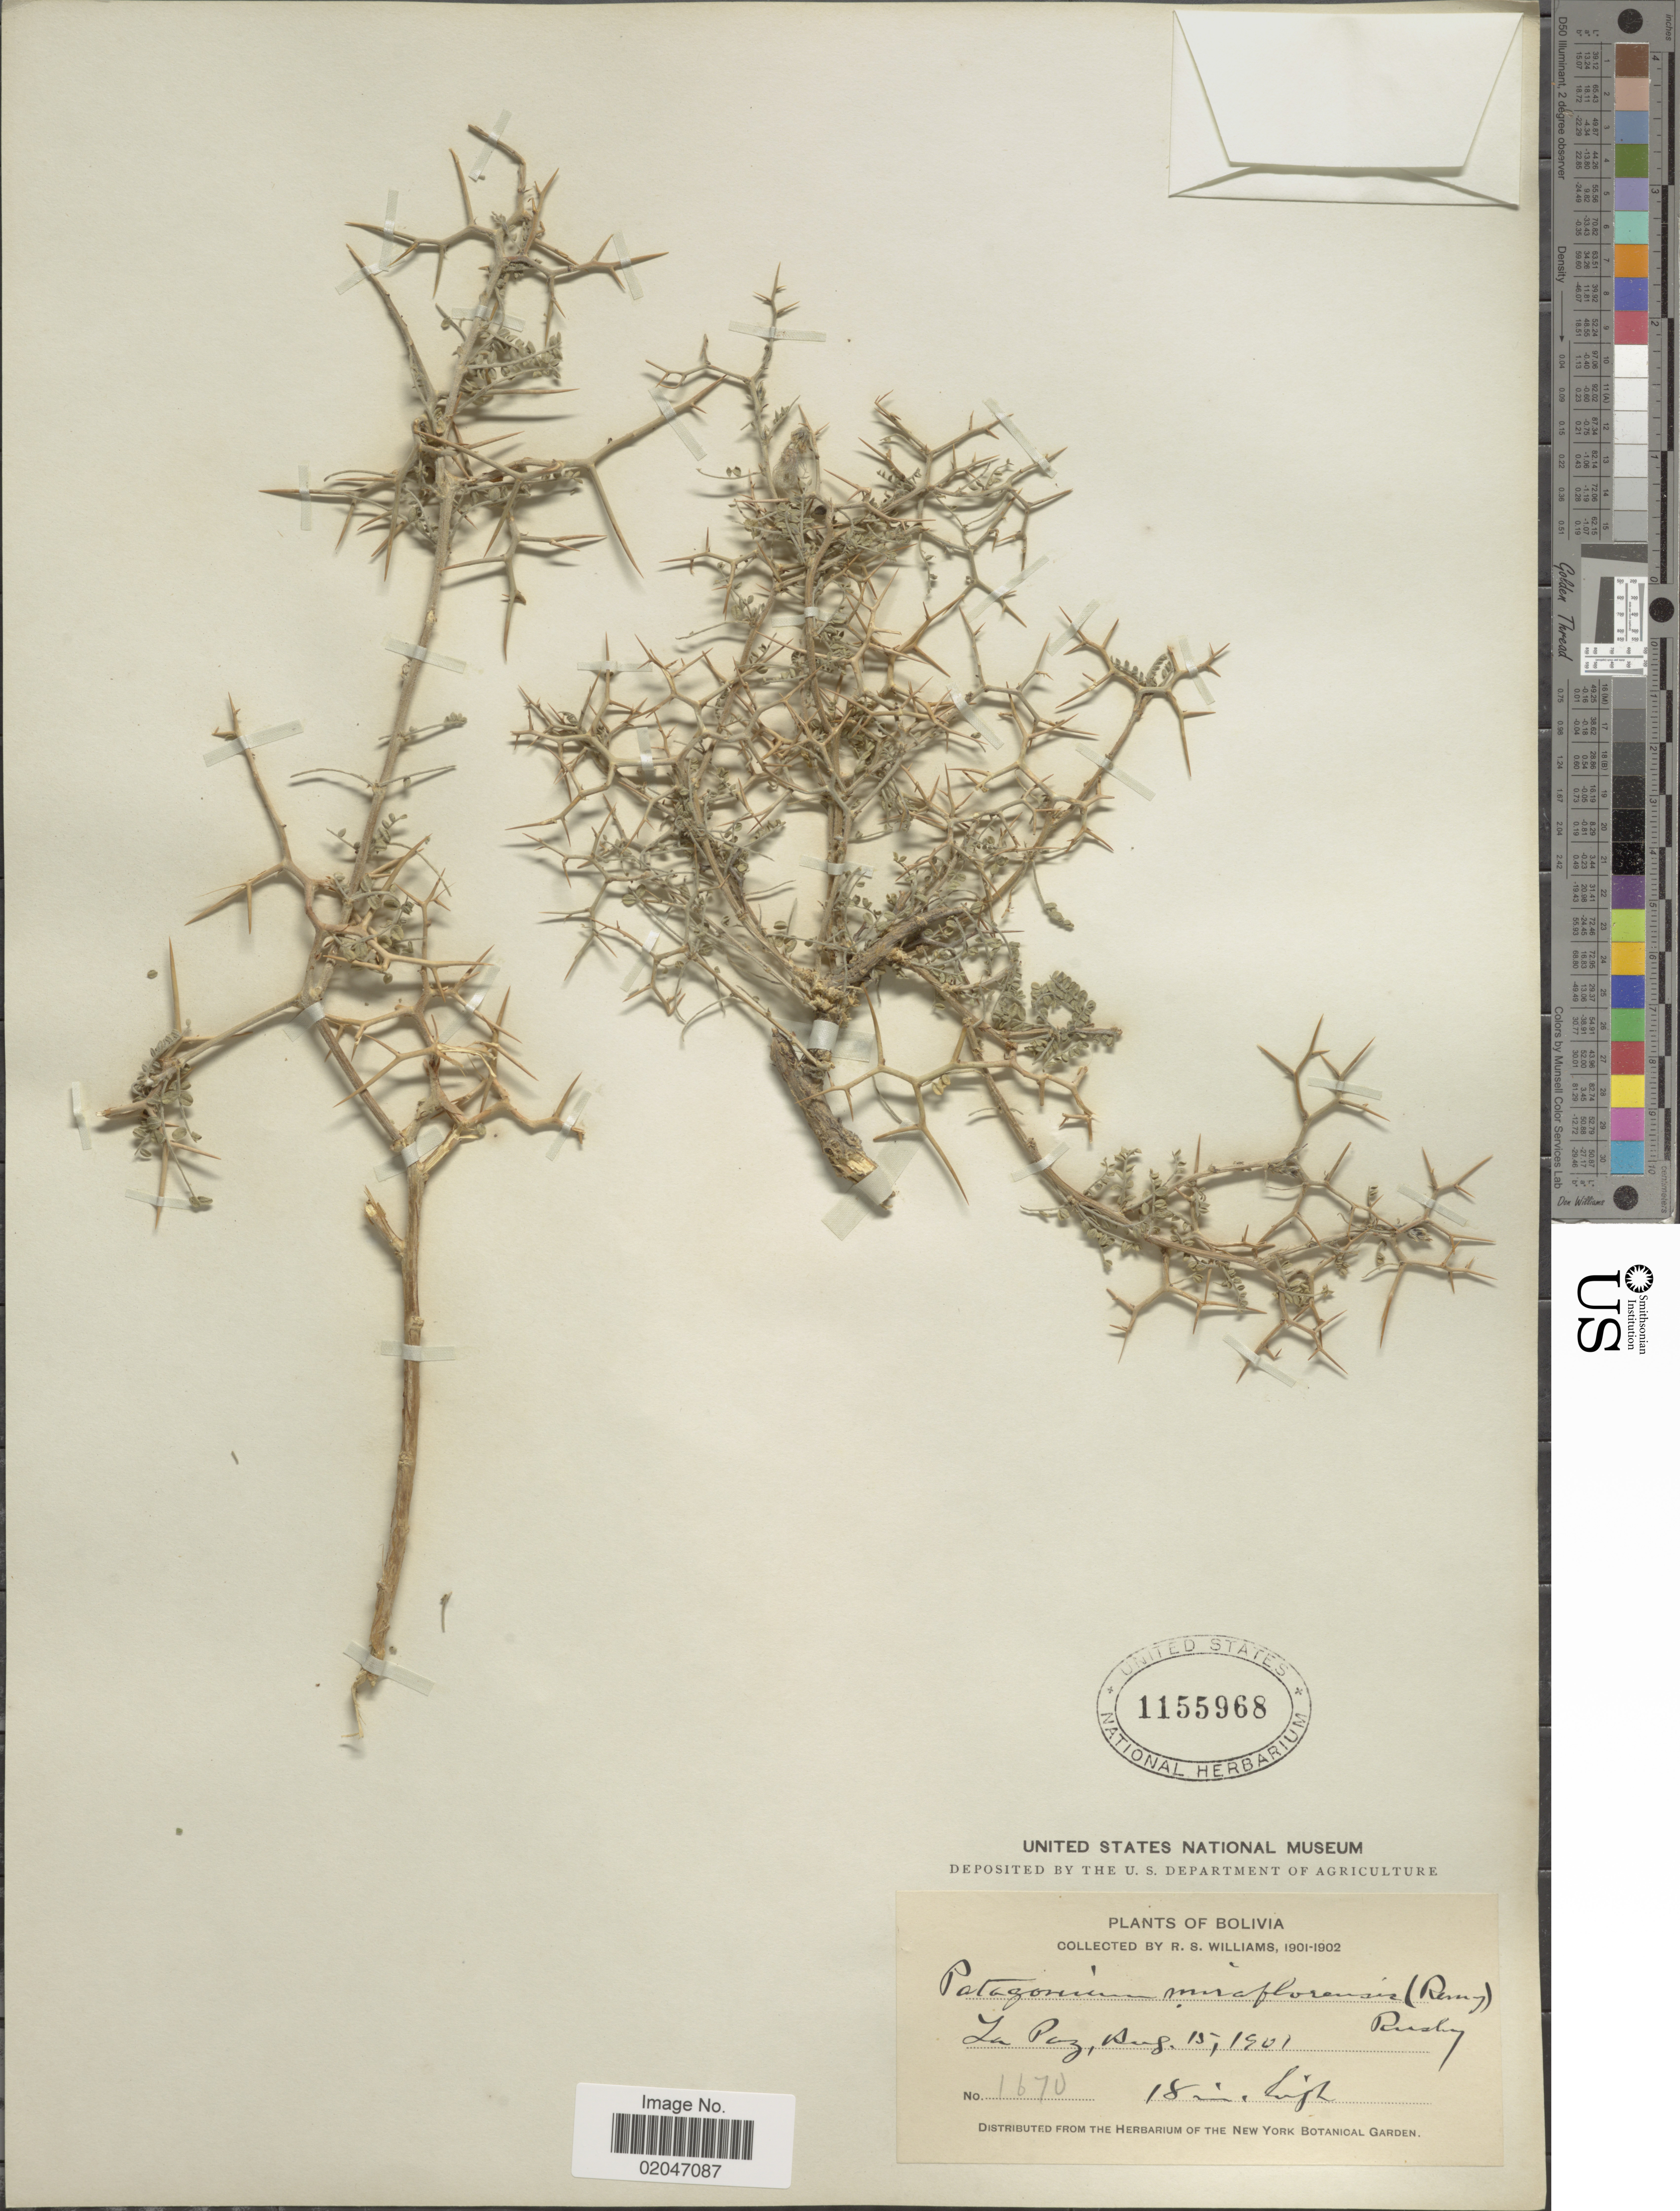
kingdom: Plantae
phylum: Tracheophyta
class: Magnoliopsida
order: Fabales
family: Fabaceae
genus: Adesmia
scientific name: Adesmia miraflorensis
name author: Remy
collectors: R. S. Williams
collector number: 1670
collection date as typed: Aug. 15, 1901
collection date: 1901-08-15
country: Bolivia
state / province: La Paz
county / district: Murillo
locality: La Paz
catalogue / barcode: US 1155968